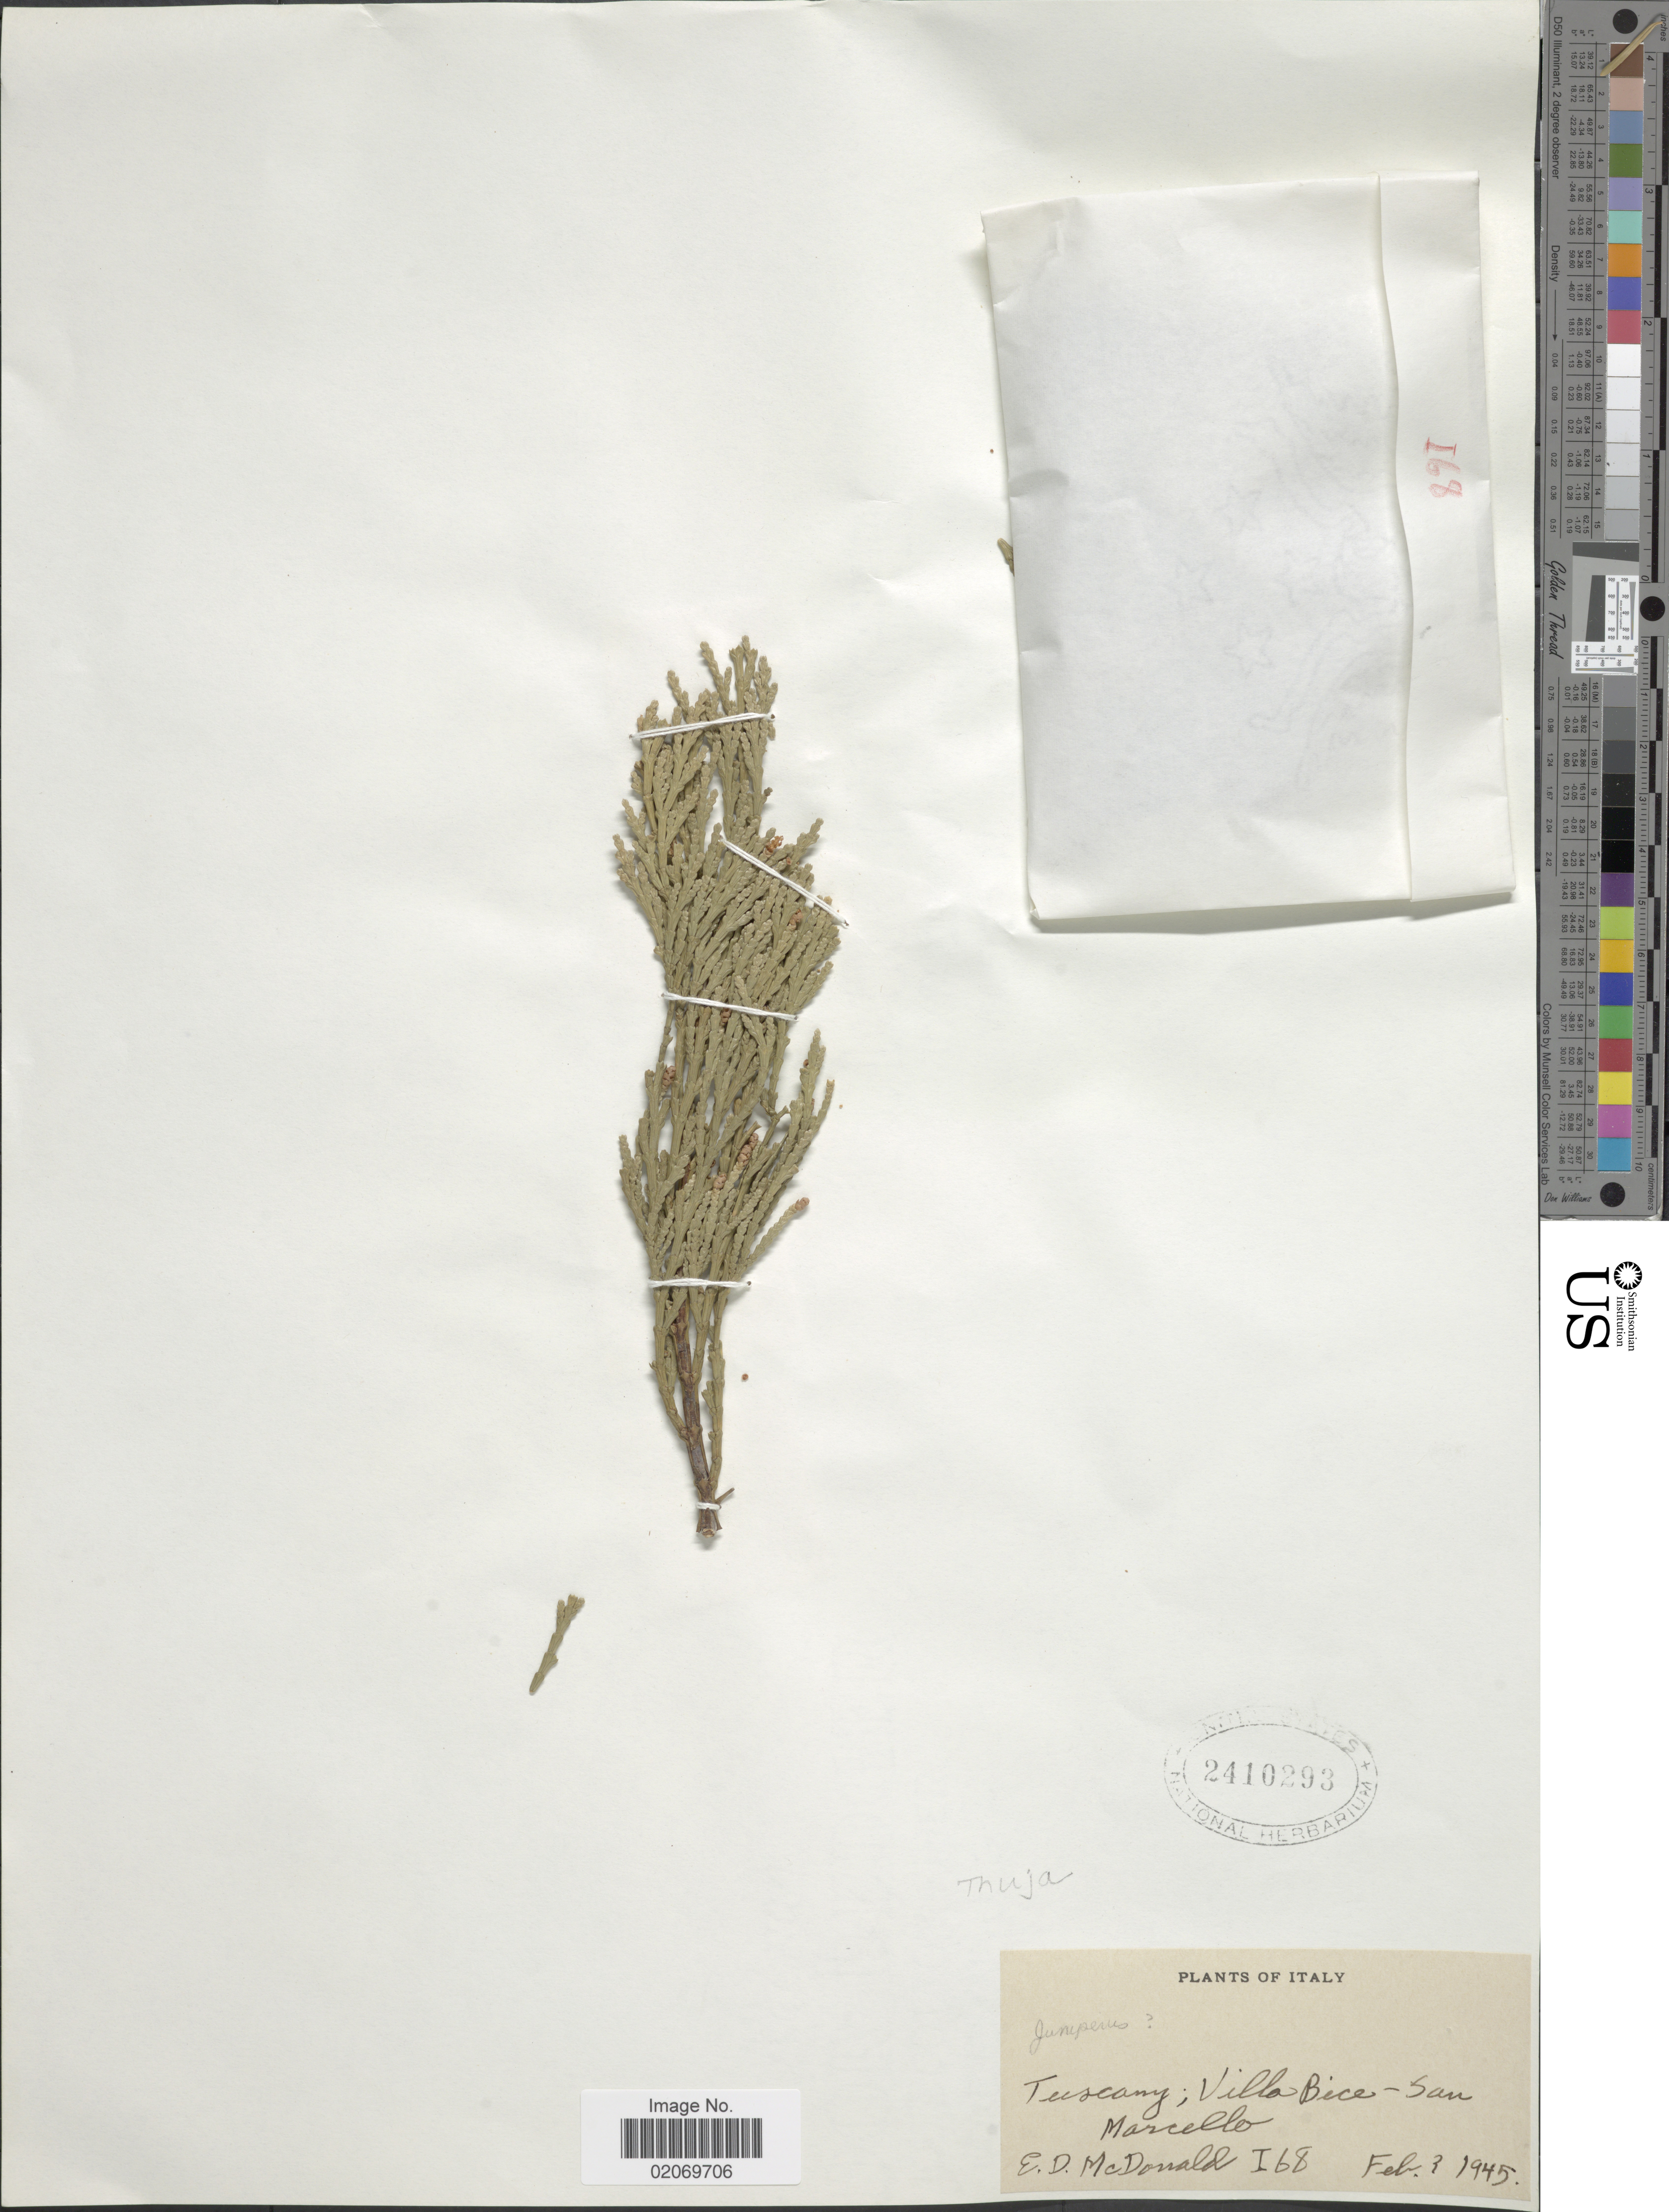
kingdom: Plantae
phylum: Tracheophyta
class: Pinopsida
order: Pinales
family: Cupressaceae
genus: Thuja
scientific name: Thuja sp.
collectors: E. D. McDonald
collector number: I 68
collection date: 1945-02-03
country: Italy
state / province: Tuscany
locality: Villa Bice, San Marcello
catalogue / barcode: US 2410293